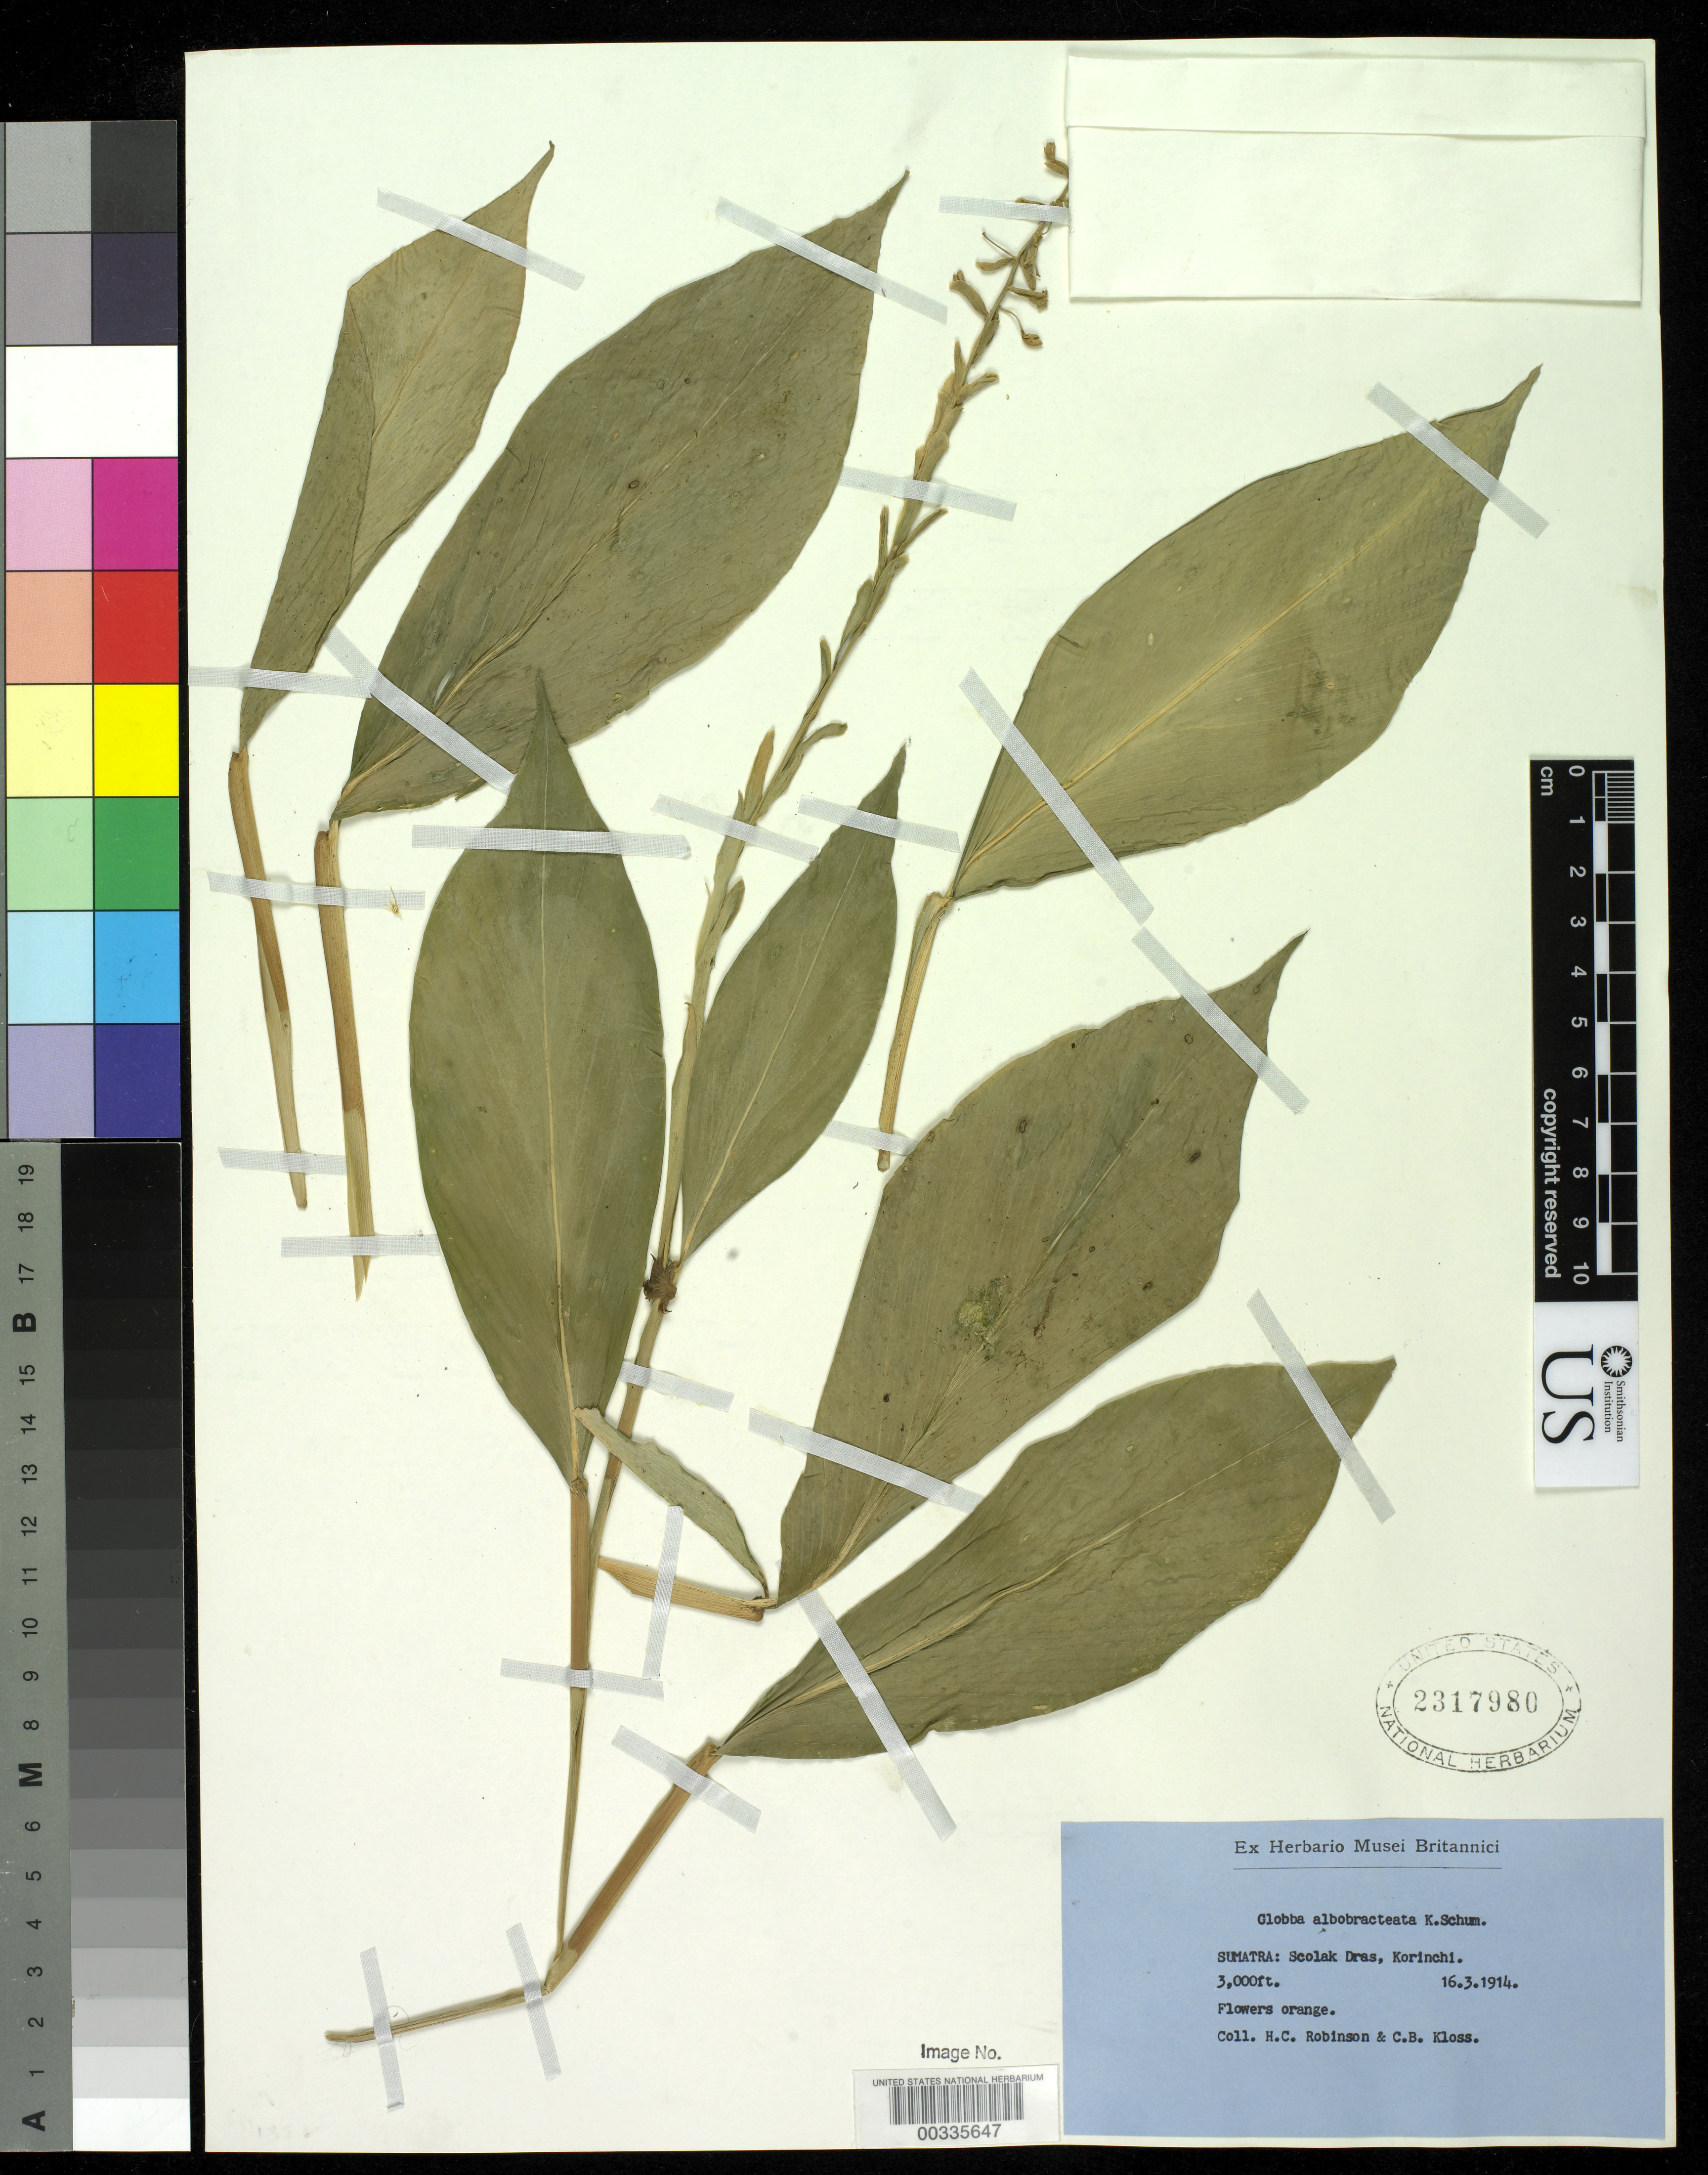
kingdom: Plantae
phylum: Tracheophyta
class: Liliopsida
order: Zingiberales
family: Zingiberaceae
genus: Globba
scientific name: Globba albobracteata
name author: N.E. Br.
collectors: H. C. Robinson & C. Kloss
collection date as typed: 16 Mar 1914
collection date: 1914-03-16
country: Indonesia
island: Sumatra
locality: Scolak dras, korinchi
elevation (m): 914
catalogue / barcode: US 2317980